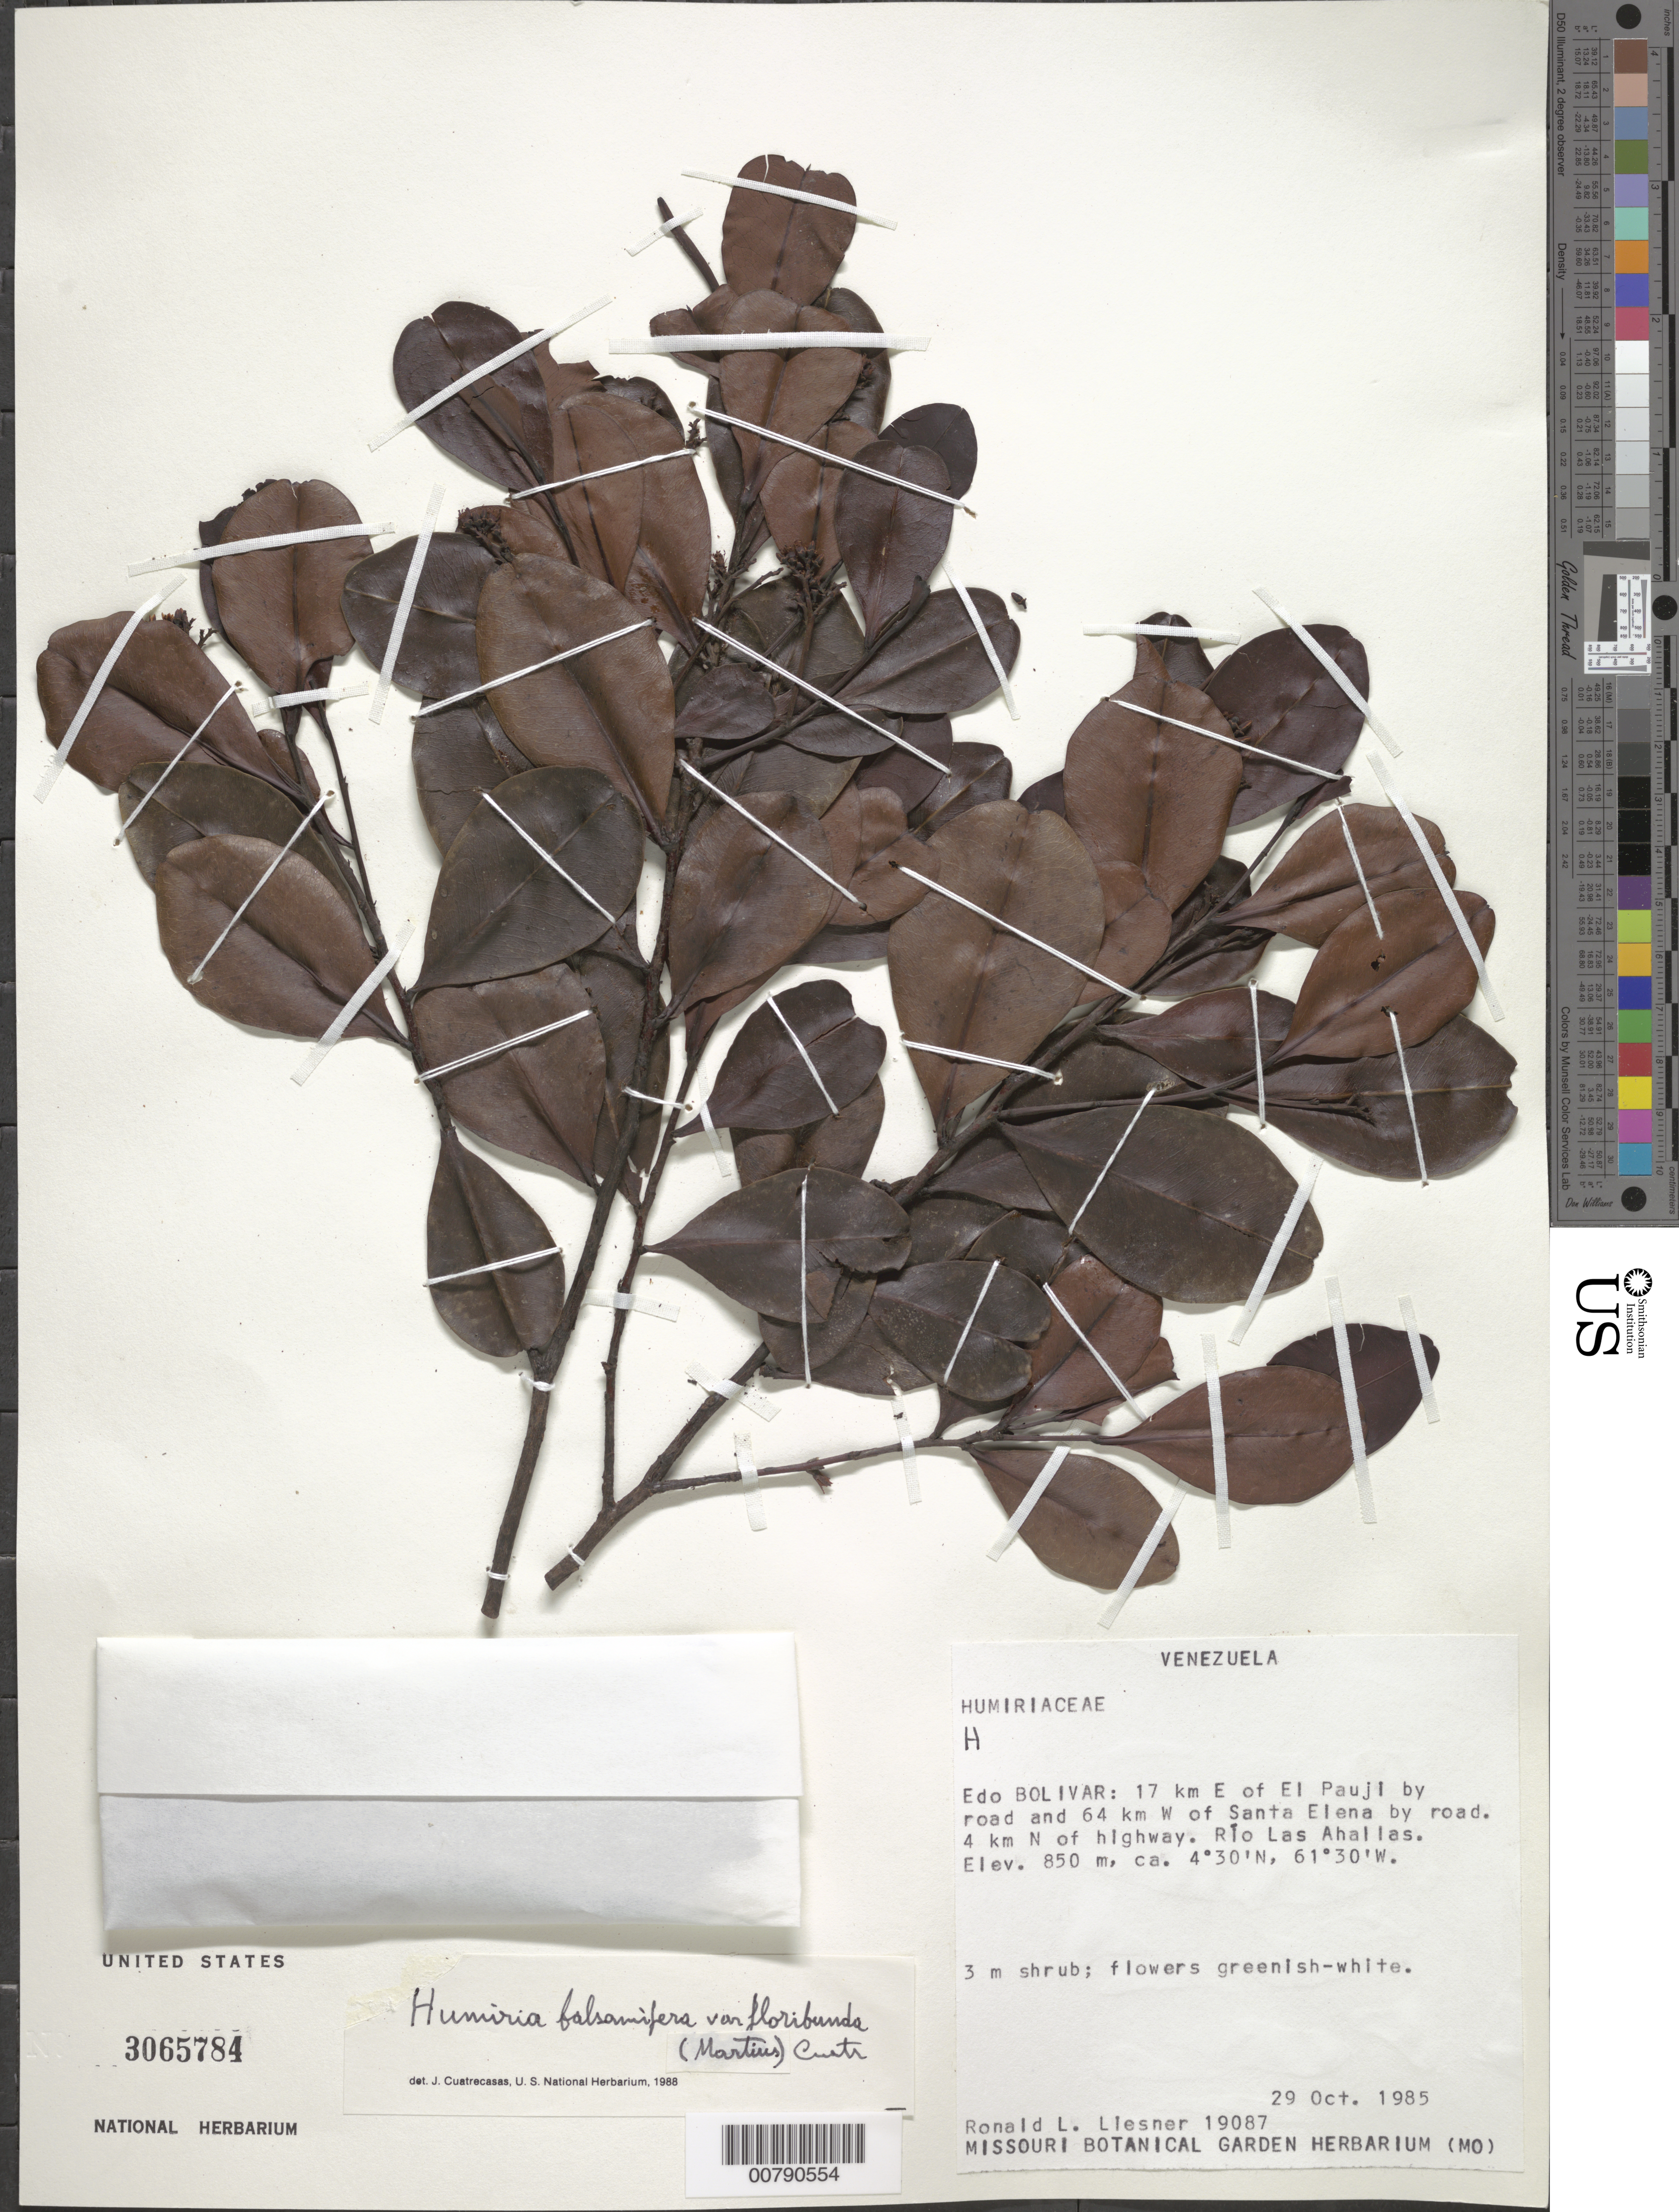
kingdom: Plantae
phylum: Tracheophyta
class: Magnoliopsida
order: Malpighiales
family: Humiriaceae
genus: Humiria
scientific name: Humiria balsamifera var. floribunda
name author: (Mart.) Cuatrec.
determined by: Cuatrecasas, J.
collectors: R. L. Liesner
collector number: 19087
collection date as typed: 29-Oct-85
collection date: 1985-10-29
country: Venezuela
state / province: Bolívar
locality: El Pauji, 17 km E by road and 64 km W of Santa Elena by road, 4 km N of Highway, Río Las Ahallas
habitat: By road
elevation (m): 850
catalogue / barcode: US 3065784